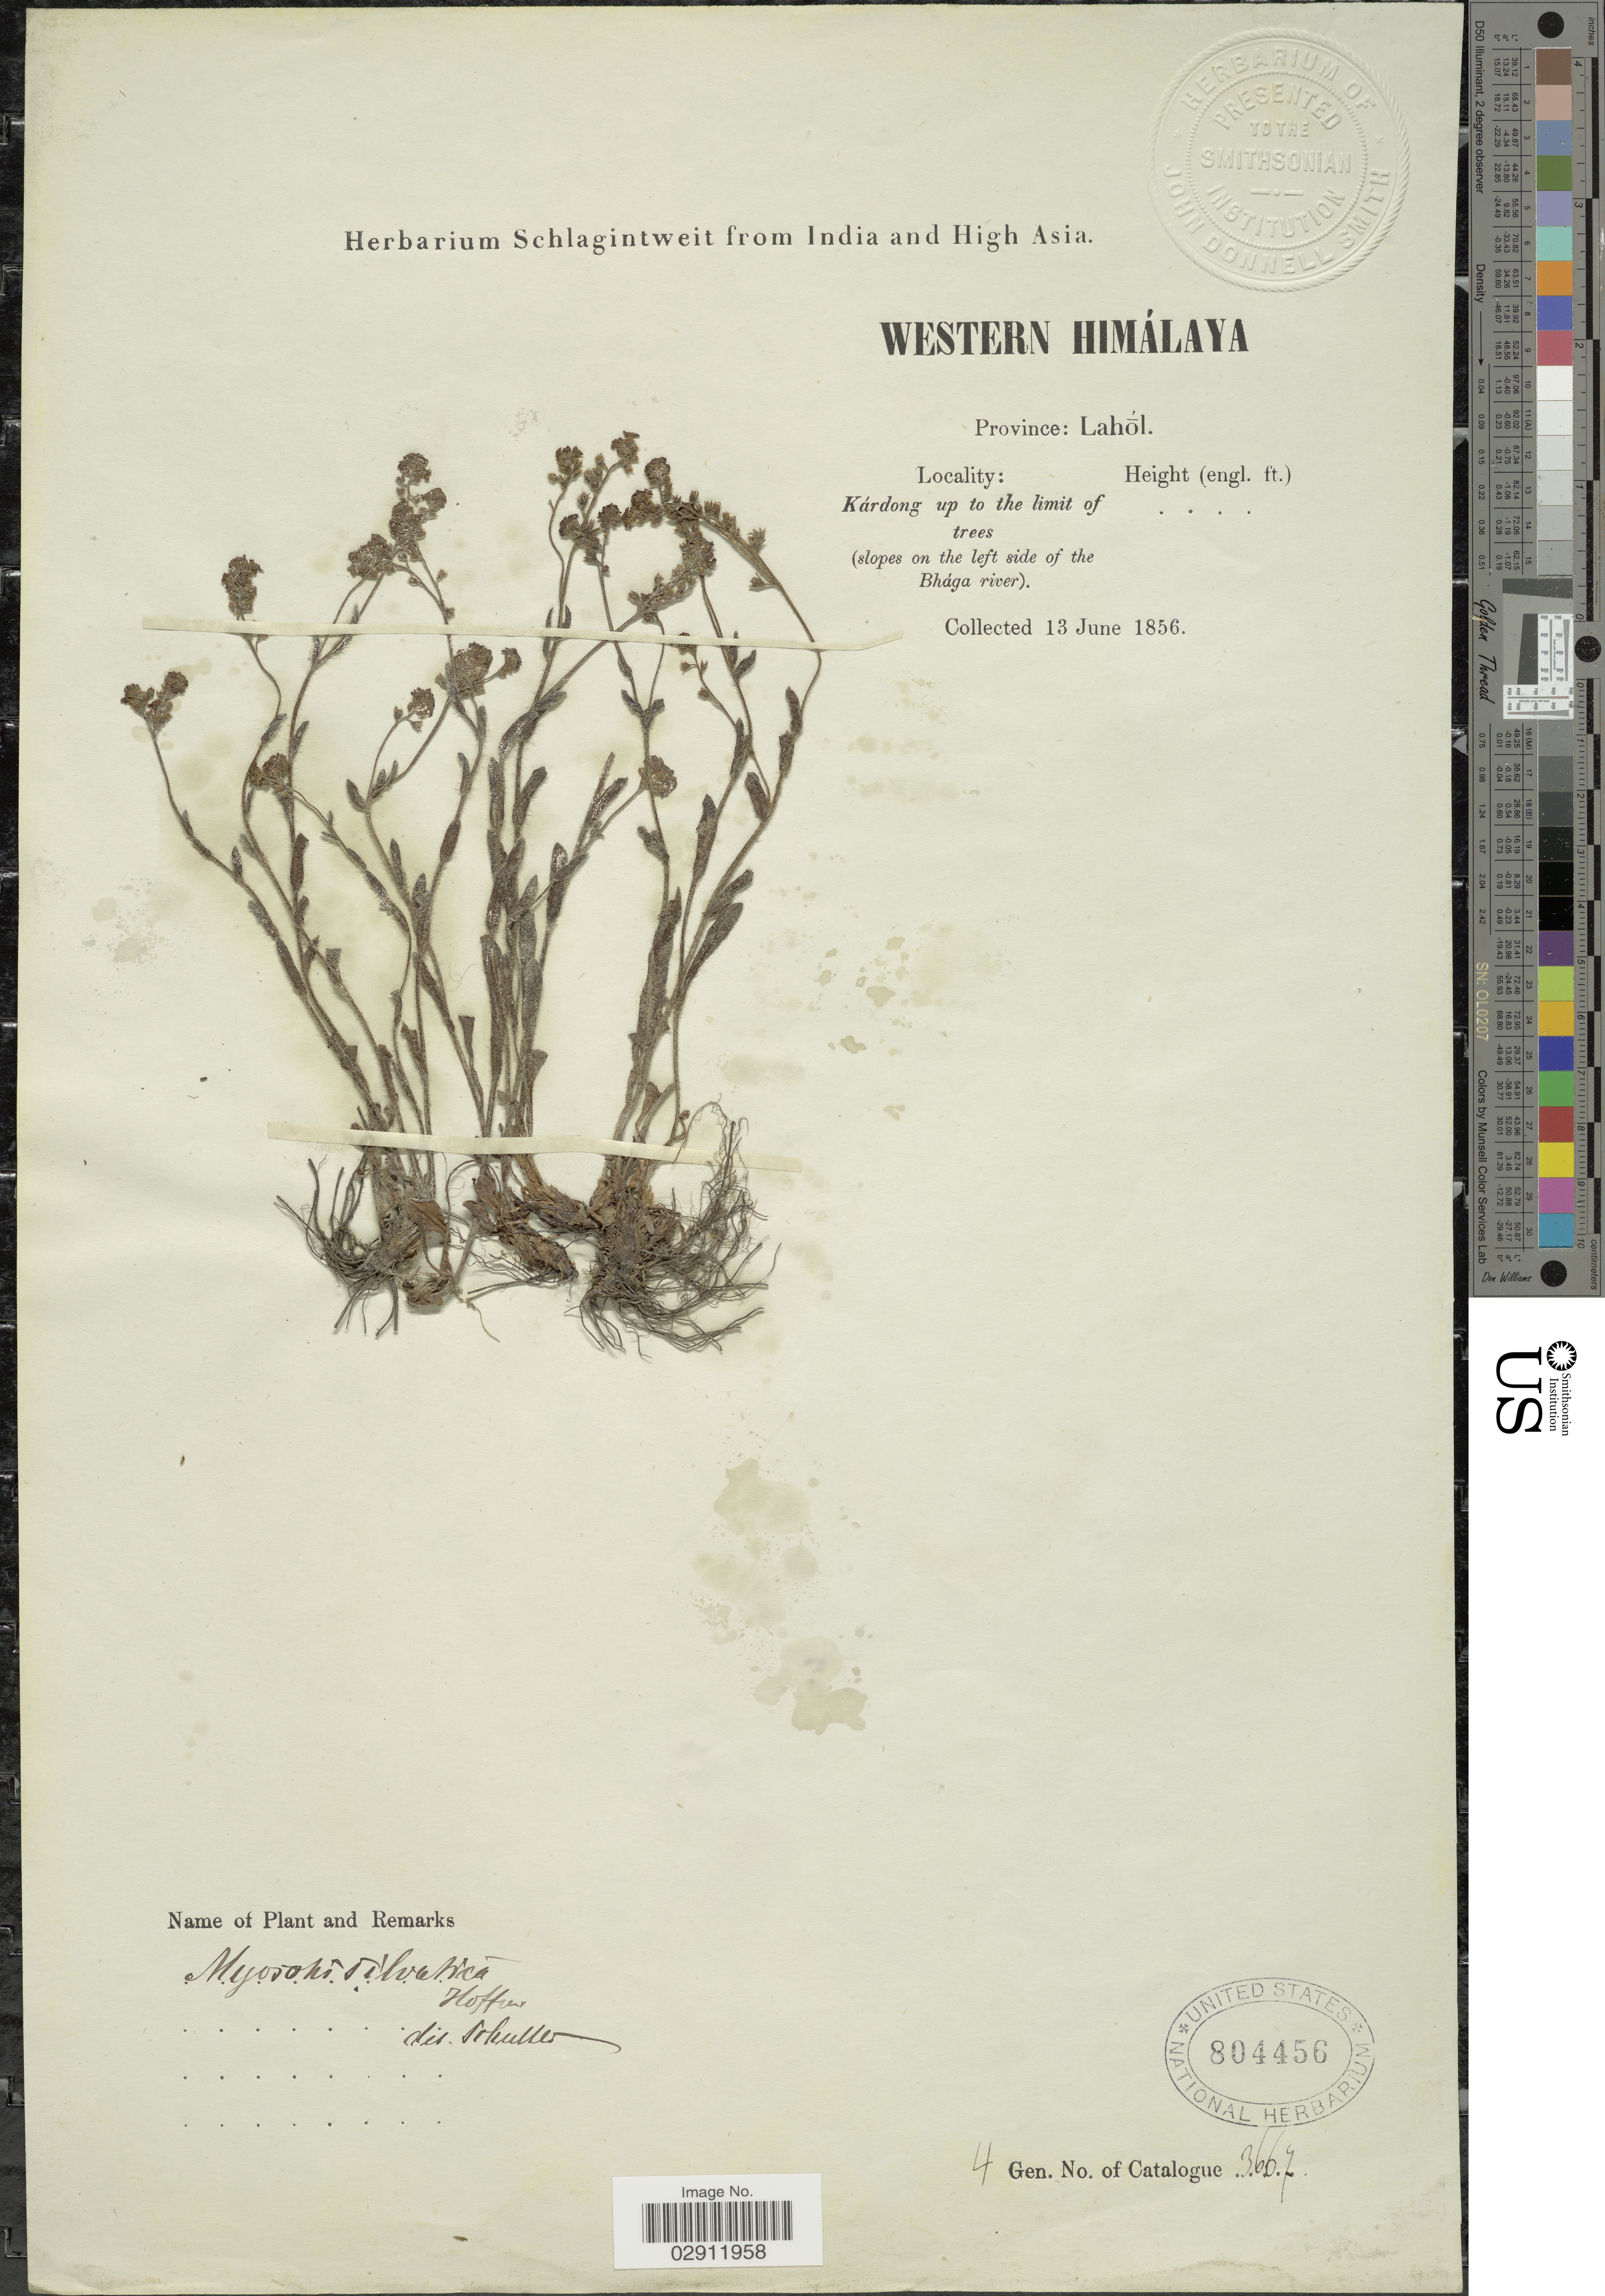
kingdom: Plantae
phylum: Tracheophyta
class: Magnoliopsida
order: Boraginales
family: Boraginaceae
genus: Myosotis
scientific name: Myosotis sylvatica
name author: Ehrh. ex Hoffm.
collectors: ex herb. Schlagintweit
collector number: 3667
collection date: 1856-06-13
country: India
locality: Western Himálaya. Province: Lahol. Kárdong up to the limit of trees (slopes on the left side of the Bhága river).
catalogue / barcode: US 804456